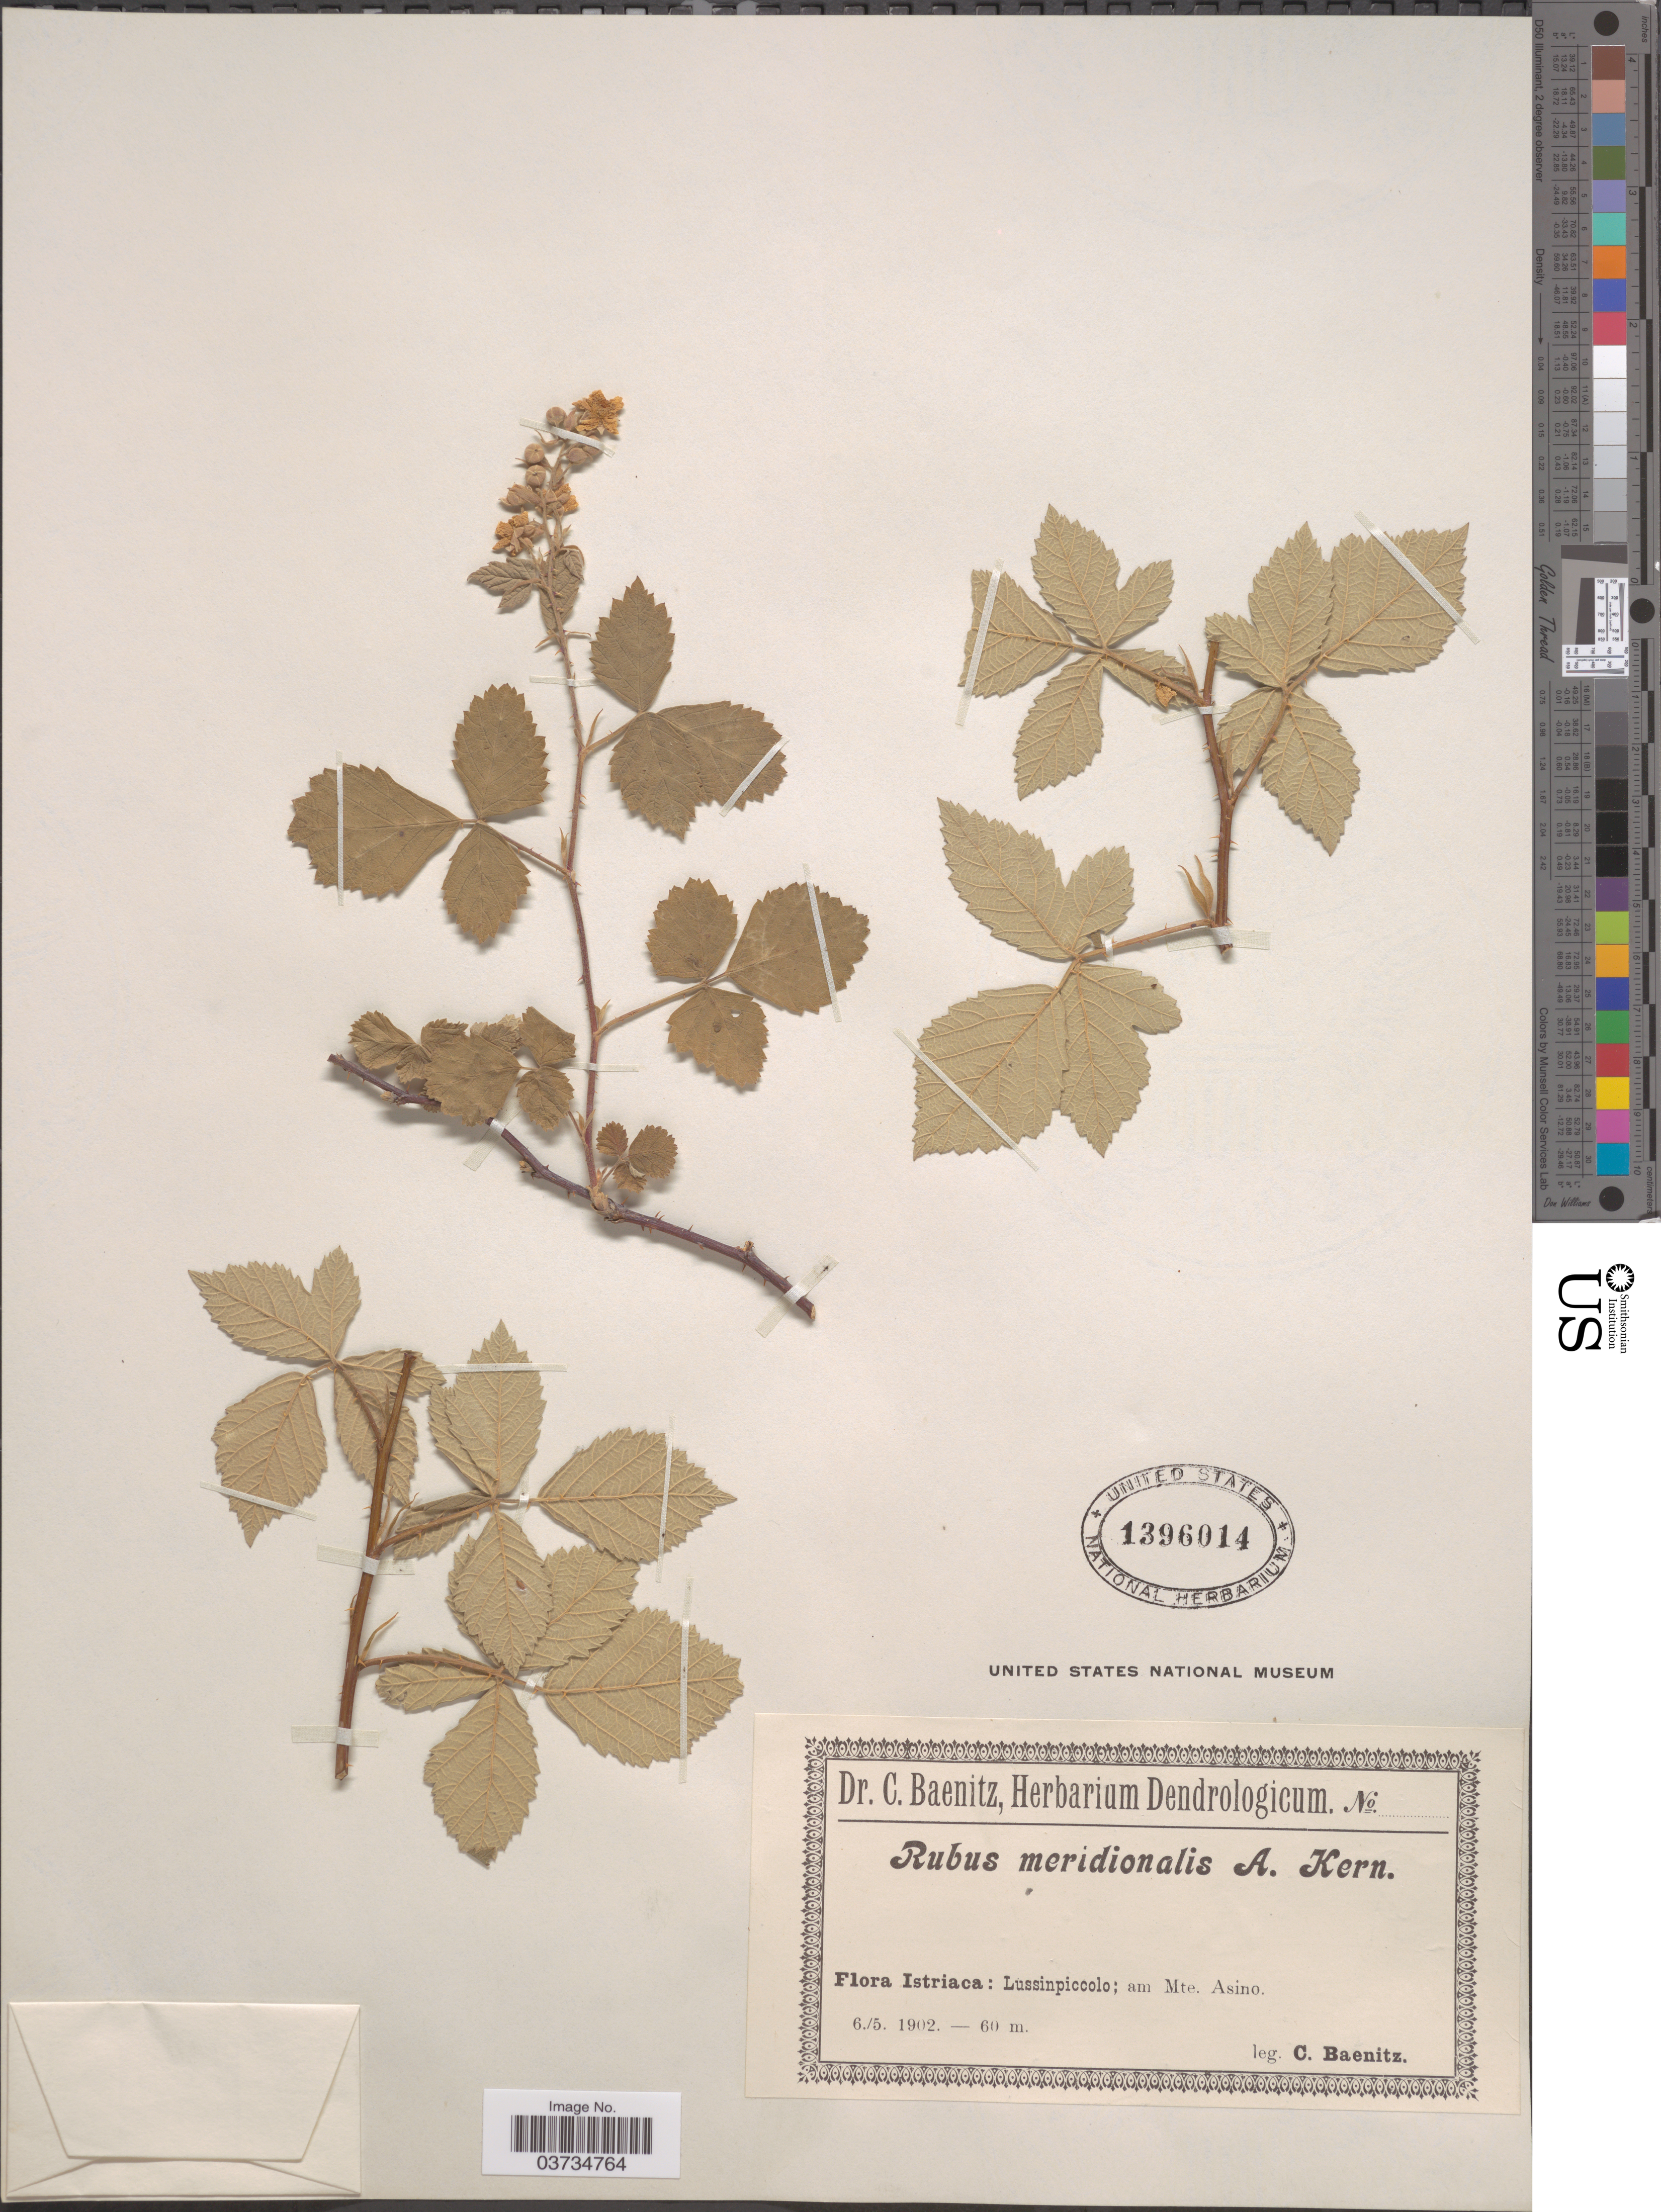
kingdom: Plantae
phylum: Tracheophyta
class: Magnoliopsida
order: Rosales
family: Rosaceae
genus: Rubus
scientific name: Rubus meridionalis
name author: A. Kern. ex Focke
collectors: C. G. Baenitz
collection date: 1902-05-06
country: Croatia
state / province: Istria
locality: Lussinpiccolo; am Mte. Asino.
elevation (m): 60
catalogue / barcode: US 1396014